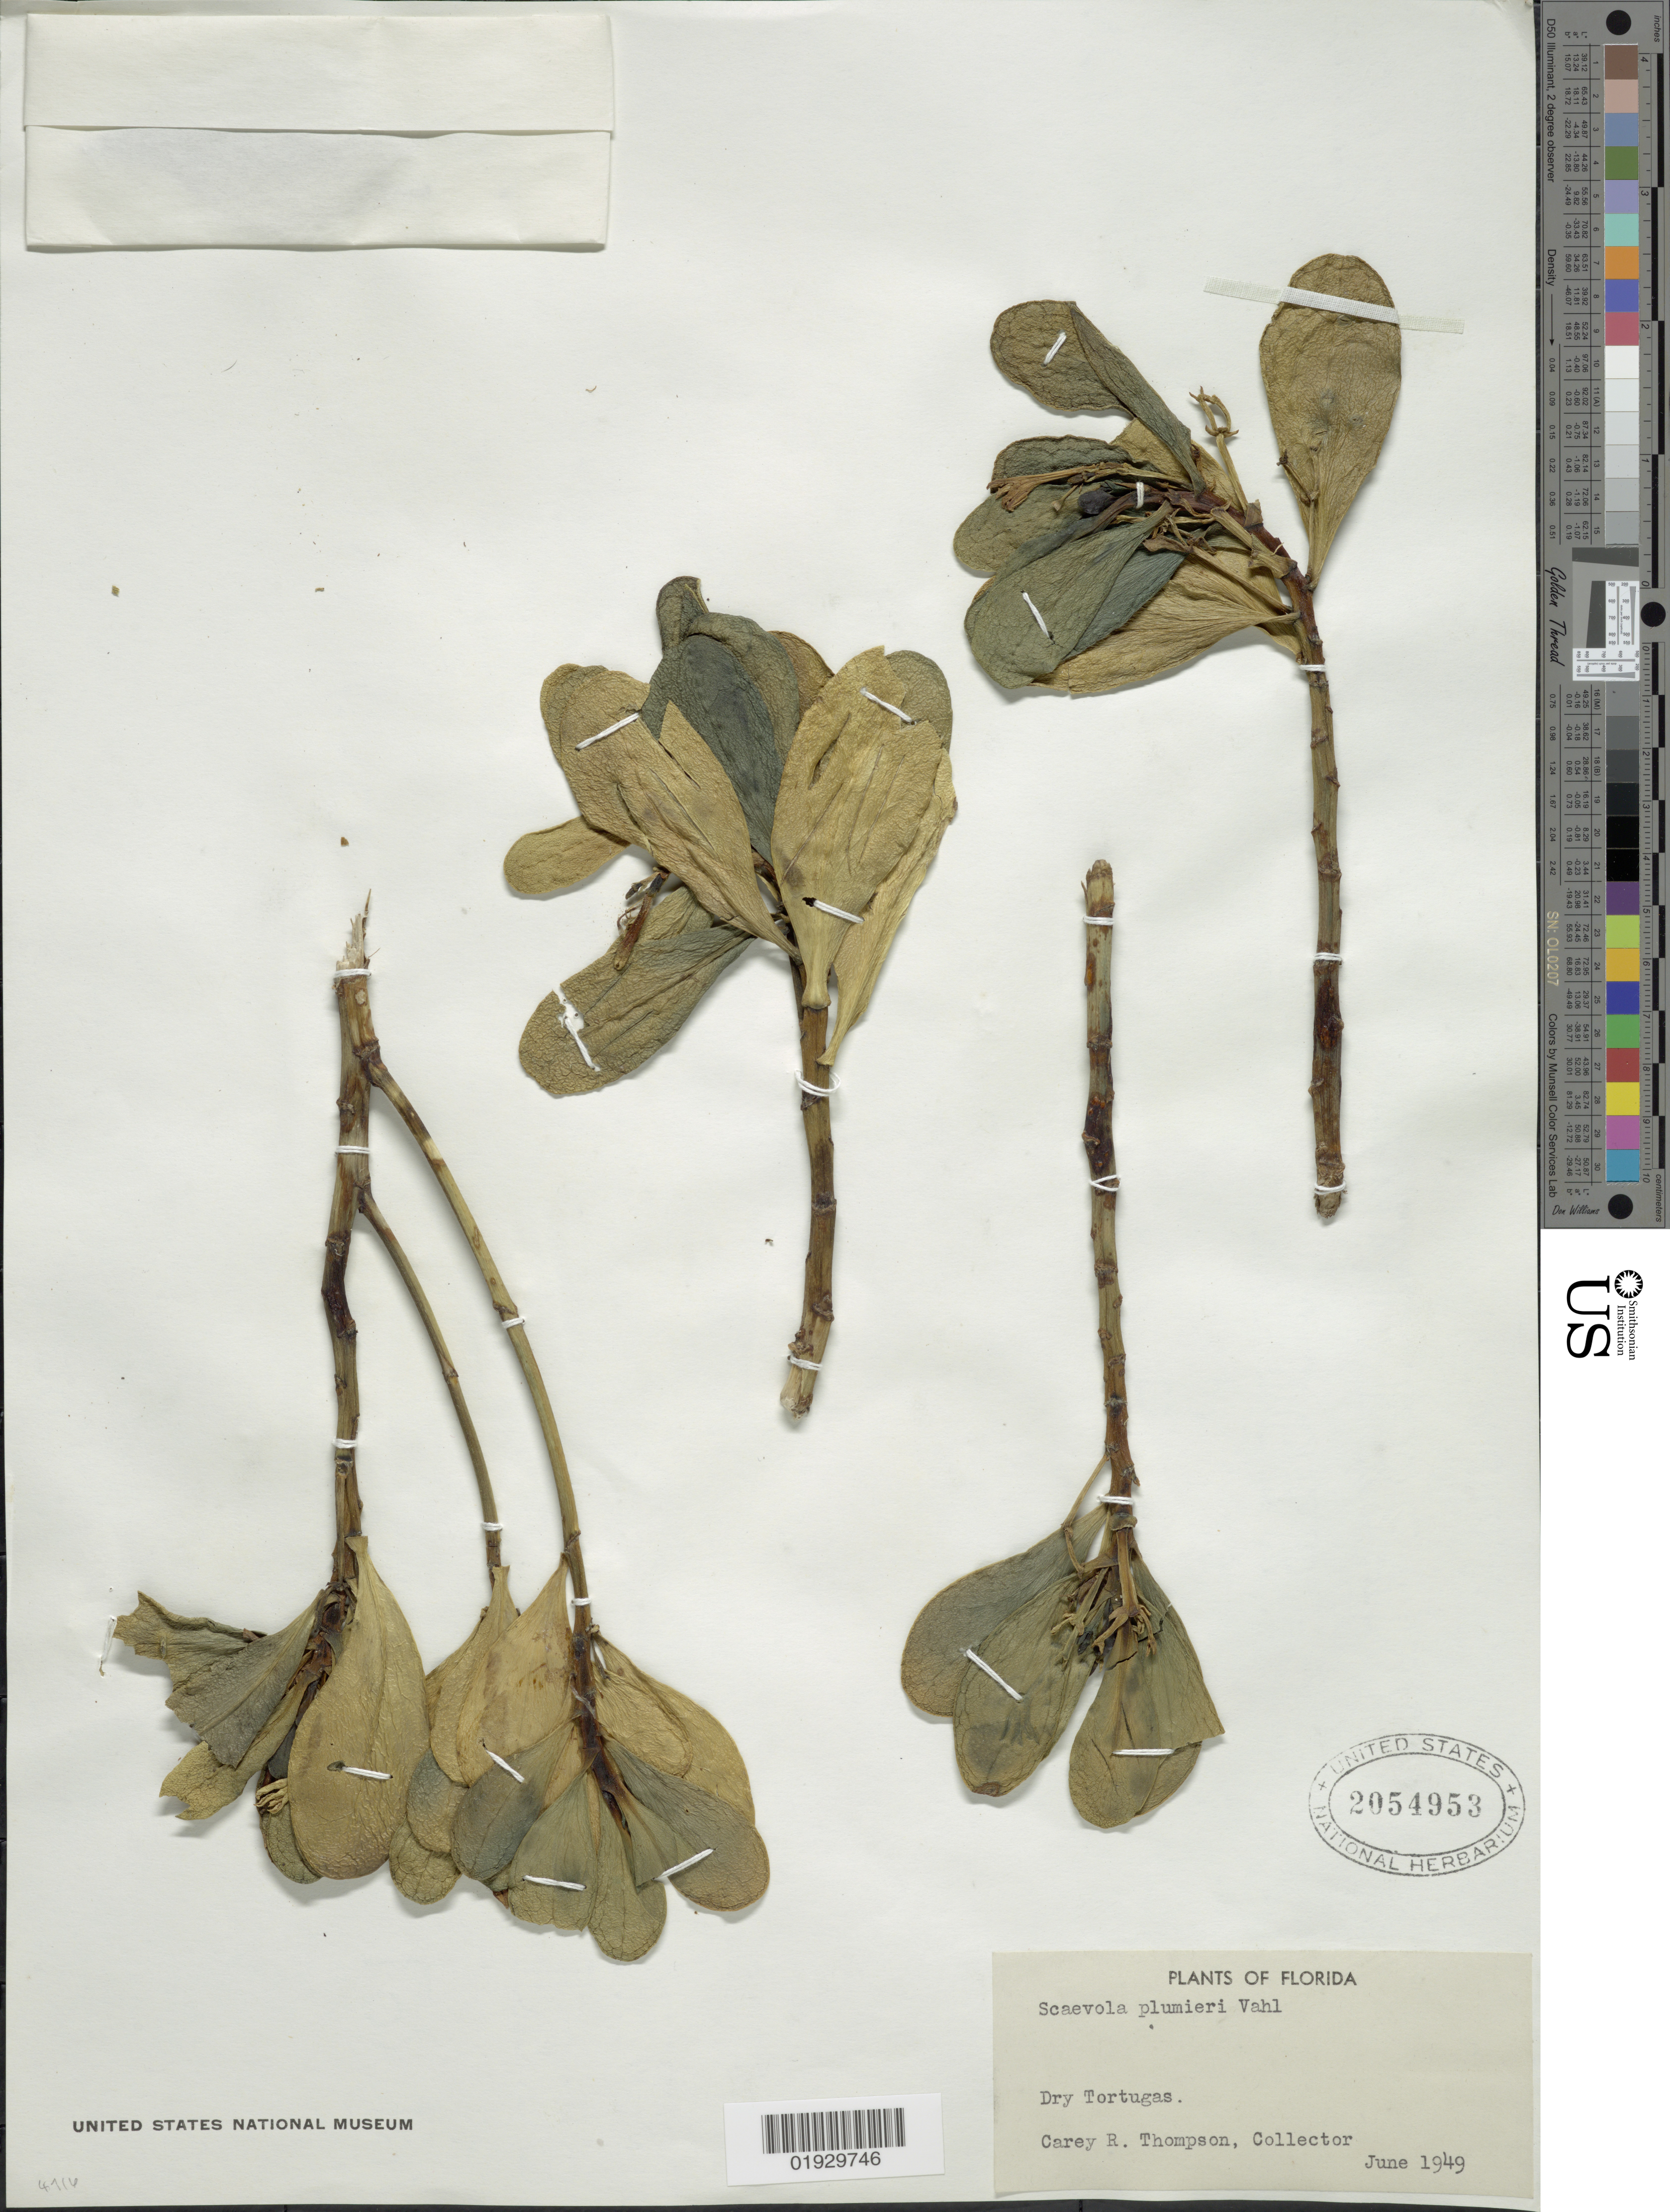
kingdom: Plantae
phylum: Tracheophyta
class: Magnoliopsida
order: Asterales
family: Goodeniaceae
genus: Scaevola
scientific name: Scaevola plumieri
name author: (L.) Vahl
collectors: C. R. Thompson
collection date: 1949-06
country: United States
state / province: Florida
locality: Dry Tortugas.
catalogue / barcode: US 2054953